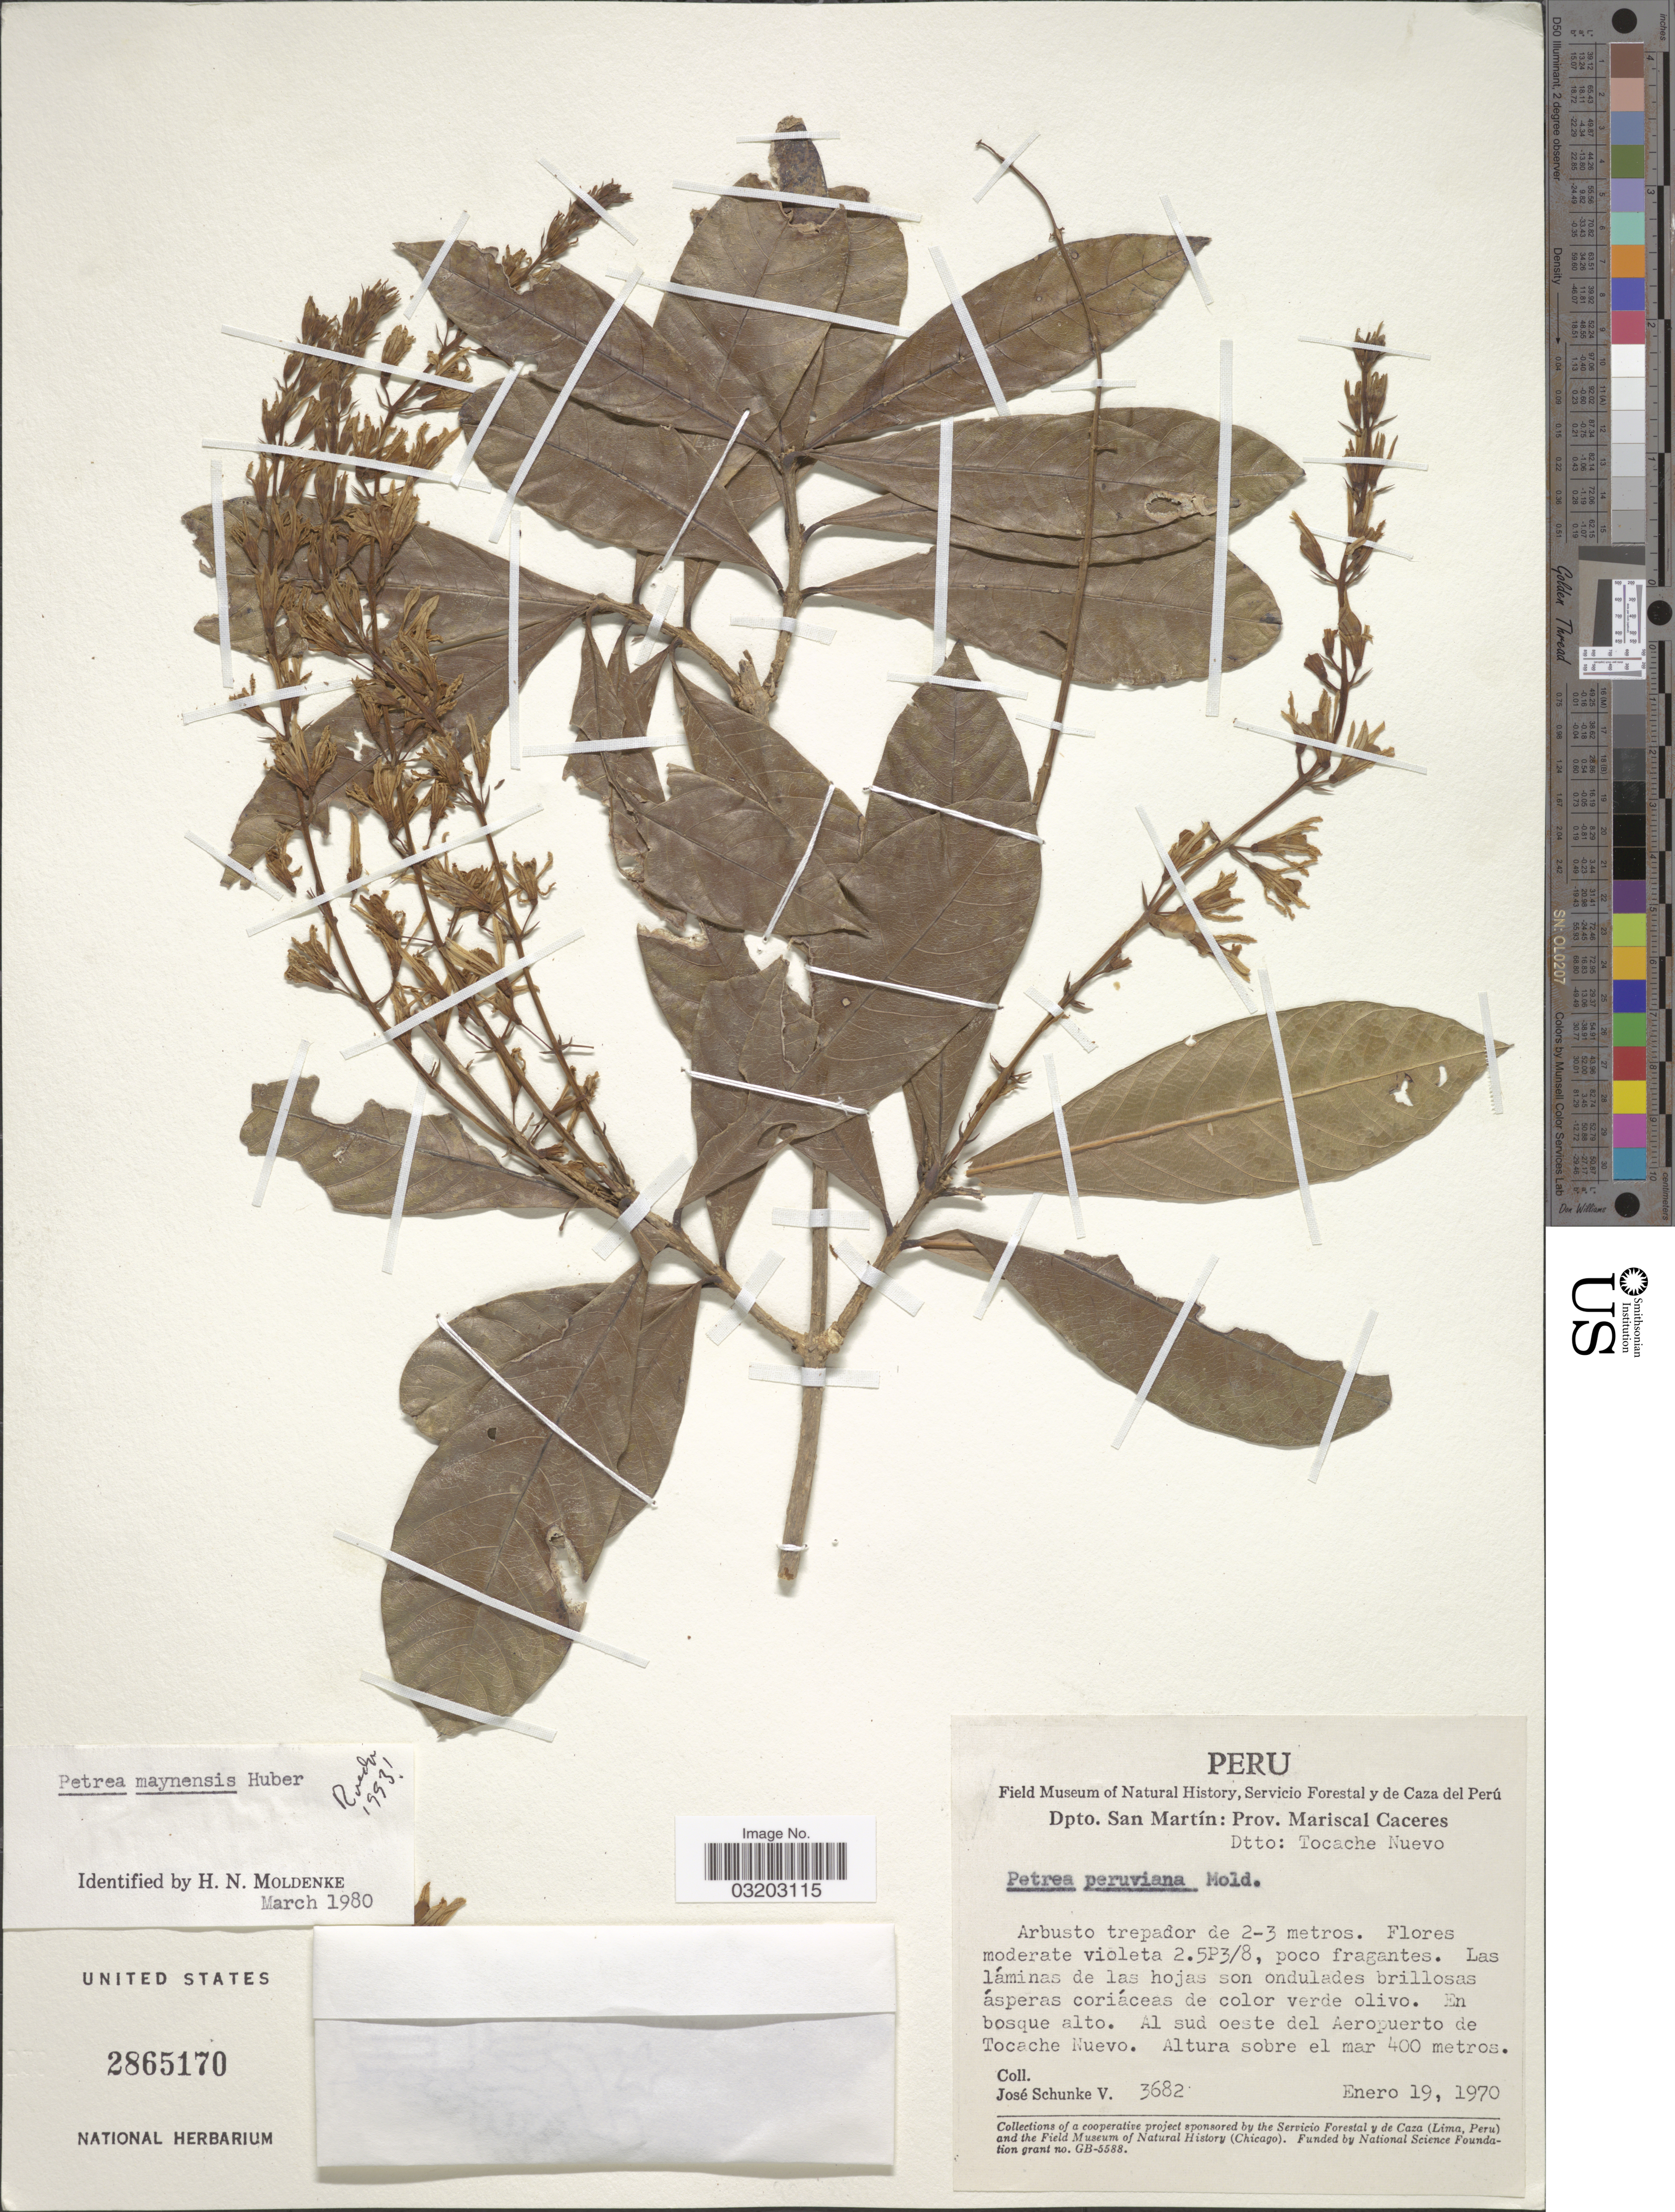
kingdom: Plantae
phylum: Tracheophyta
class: Magnoliopsida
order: Lamiales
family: Verbenaceae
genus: Petrea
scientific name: Petrea maynensis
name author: Huber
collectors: J. Schunke Vigo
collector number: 3682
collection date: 1970-01-19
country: Peru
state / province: San Martín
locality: Dpto. San Martín: Prov. Mariscal Caceres. Dtto. Tocache Nuevo. Al sud oeste del Aeropuerto de Tocache Nuevo.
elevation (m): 400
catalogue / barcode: US 2865170